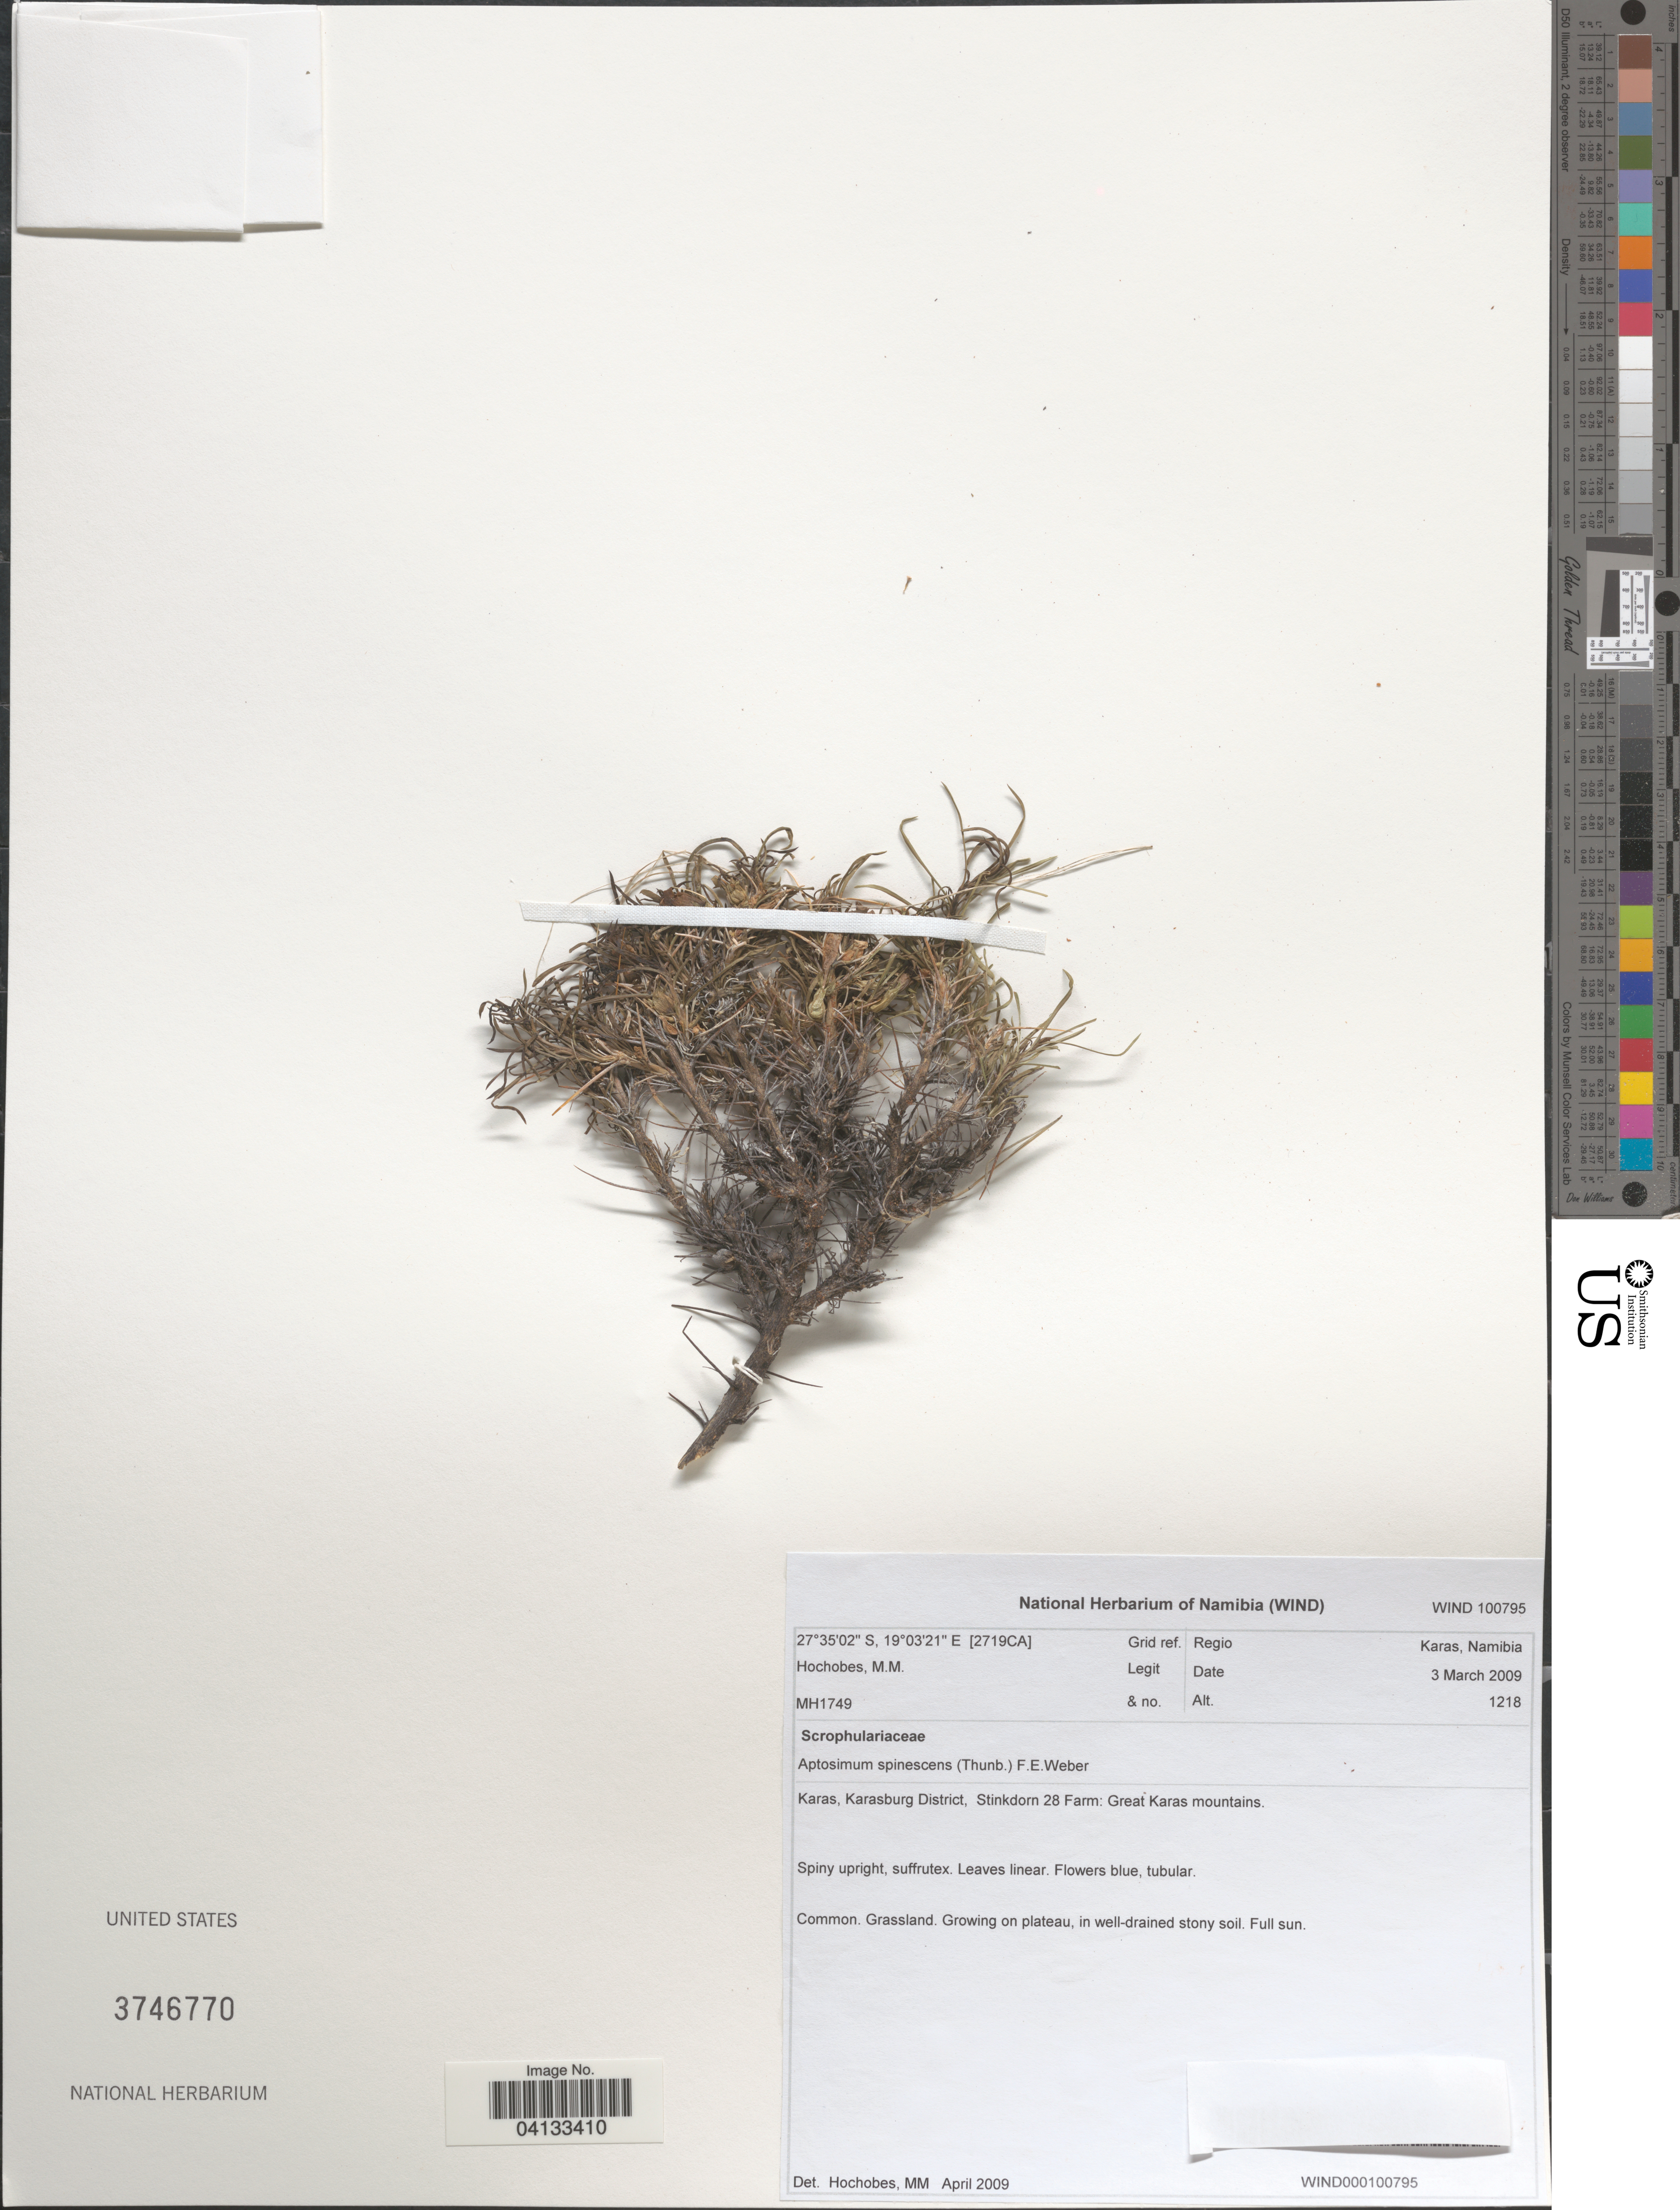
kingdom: Plantae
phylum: Tracheophyta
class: Magnoliopsida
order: Lamiales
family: Scrophulariaceae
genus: Aptosimum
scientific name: Aptosimum spinescens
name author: (L. Bolus) Emil Weber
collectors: M. Hochobes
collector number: MH1749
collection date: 2009-03-03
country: Namibia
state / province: Karas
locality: Grid ref. Regio Karas. Karasburg District, Stinkdorn 28 Farm: Great Karas mountains. [2719CA].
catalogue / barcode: US 3746770